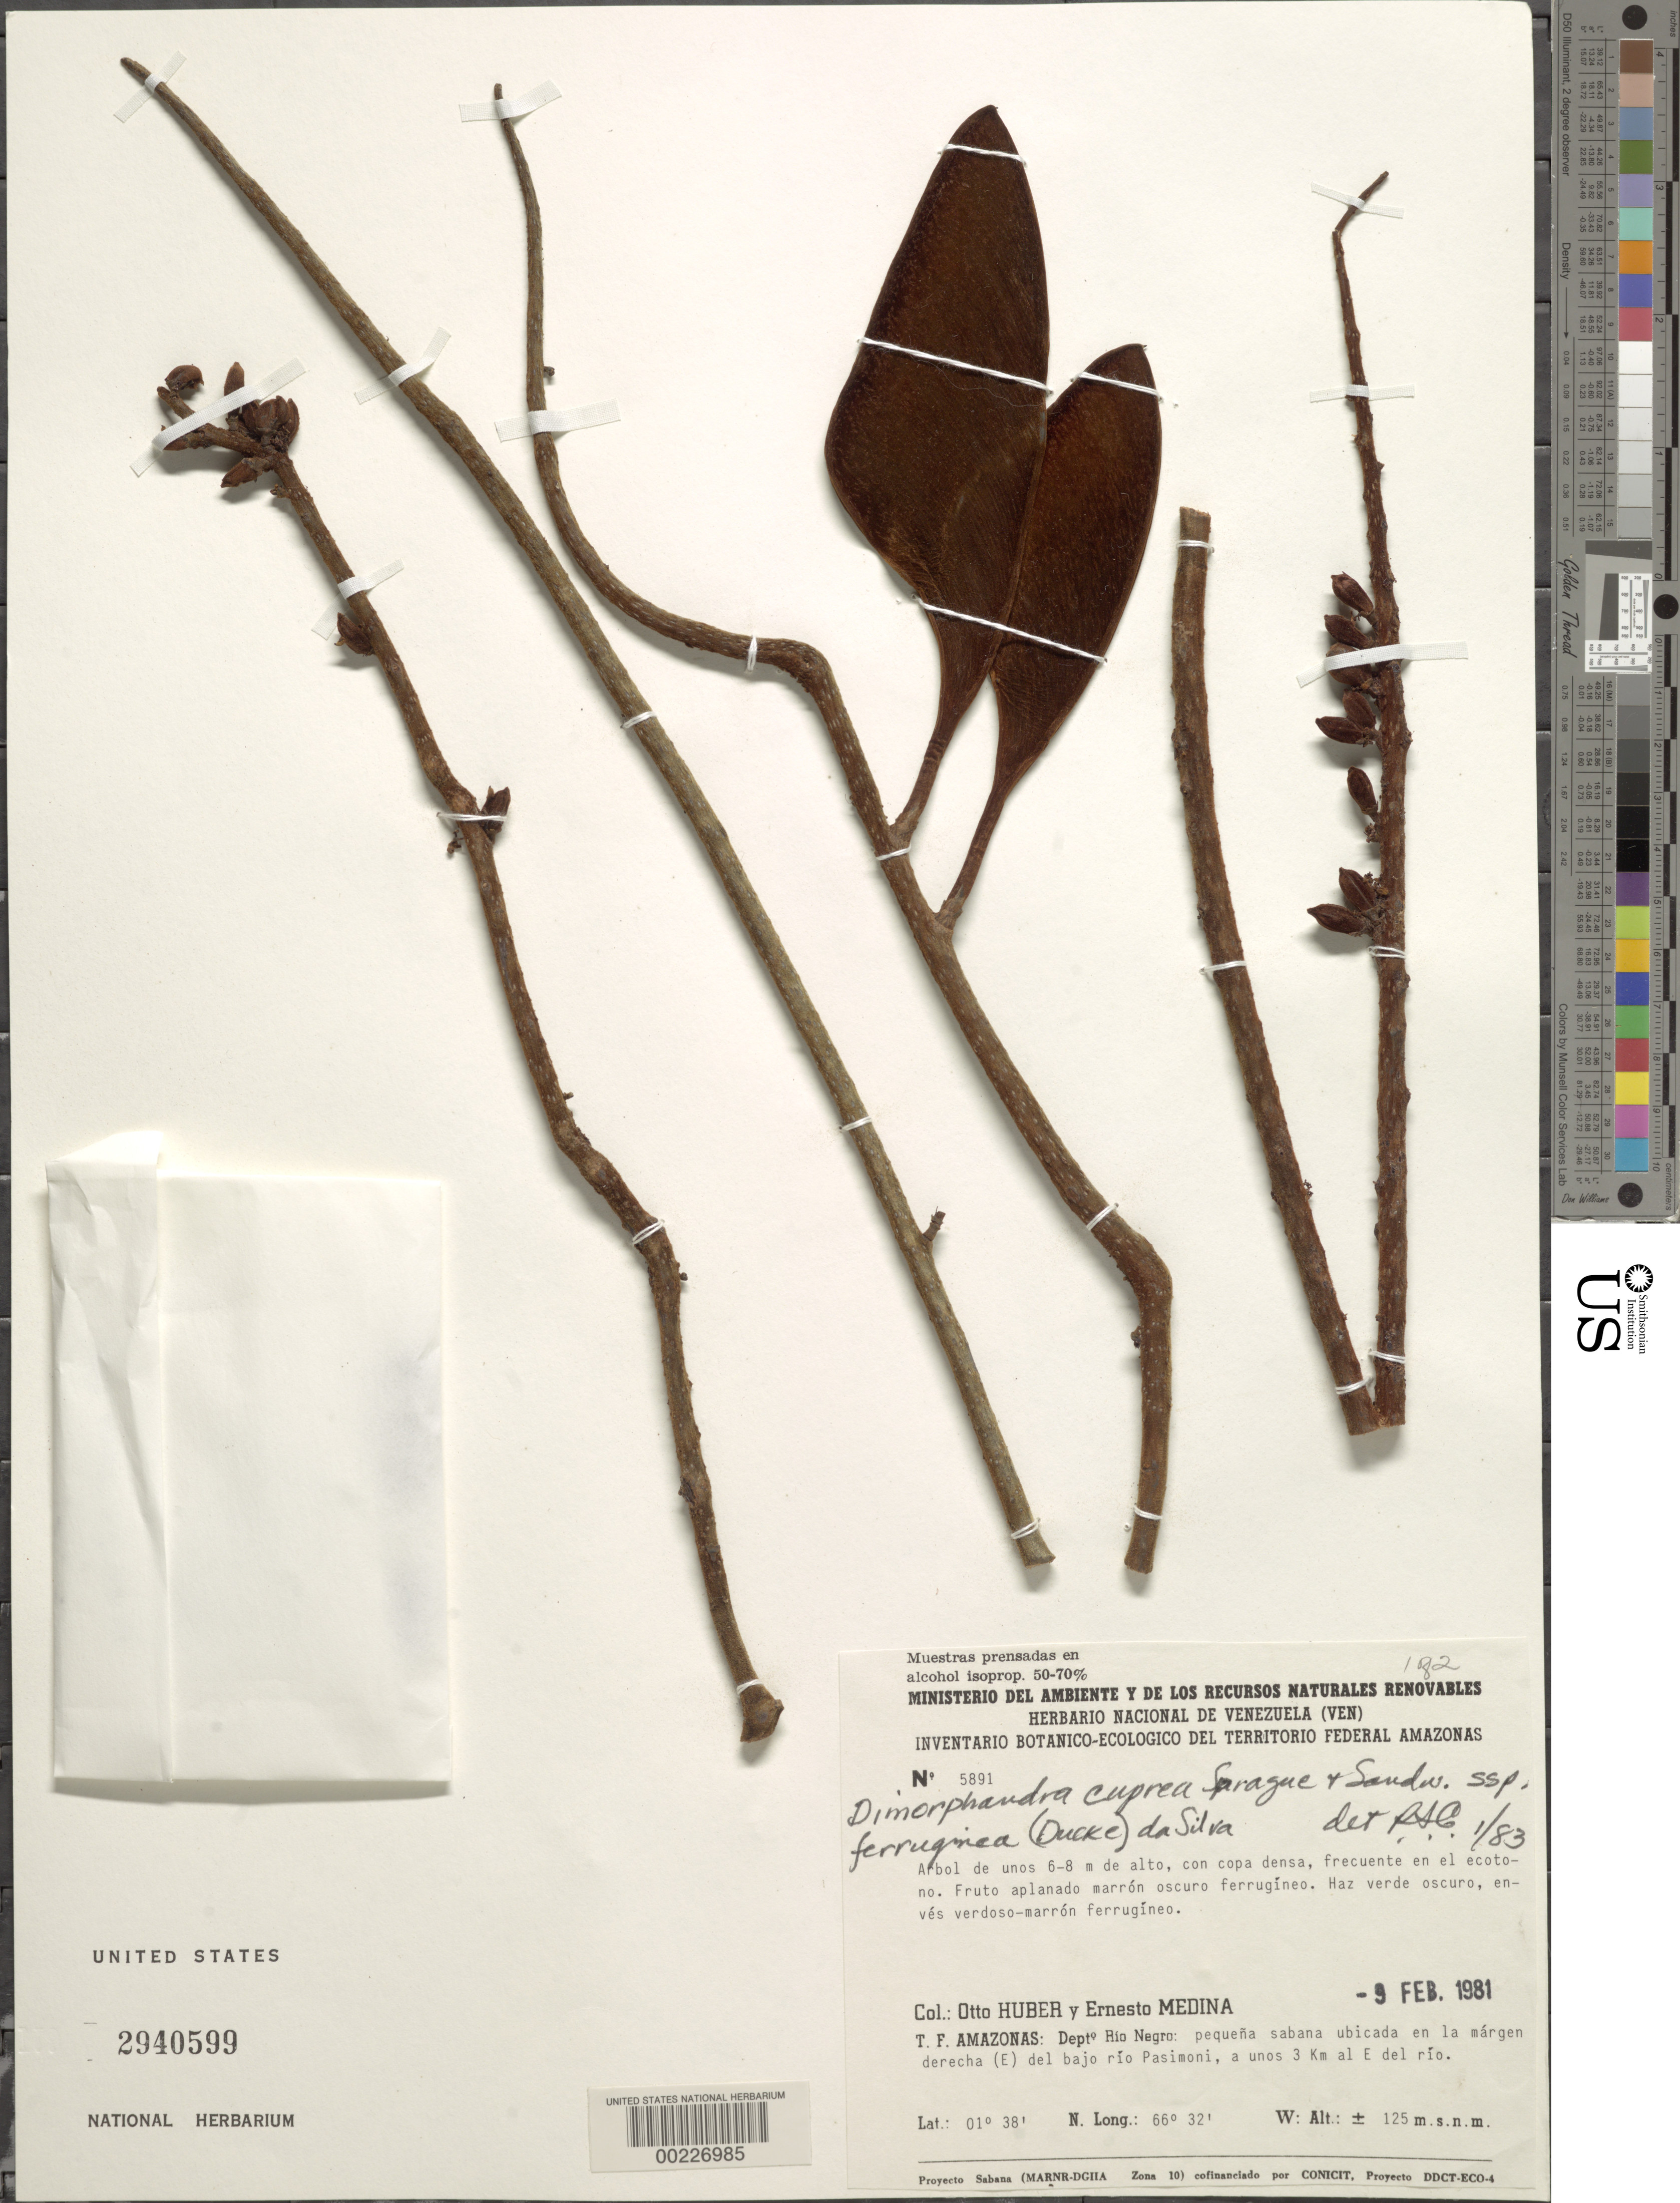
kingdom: Plantae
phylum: Tracheophyta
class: Magnoliopsida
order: Fabales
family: Fabaceae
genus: Dimorphandra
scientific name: Dimorphandra cuprea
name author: Sprague & Sandwith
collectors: O. Huber & E. Medina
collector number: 5891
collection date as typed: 09 Feb 1981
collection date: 1981-02-09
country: Venezuela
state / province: Amazonas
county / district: Rio Negro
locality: Right side of river bank of the shallow rio pasimoni, 3 km to the e of the river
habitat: Small savanna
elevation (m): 125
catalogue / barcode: US 2940599